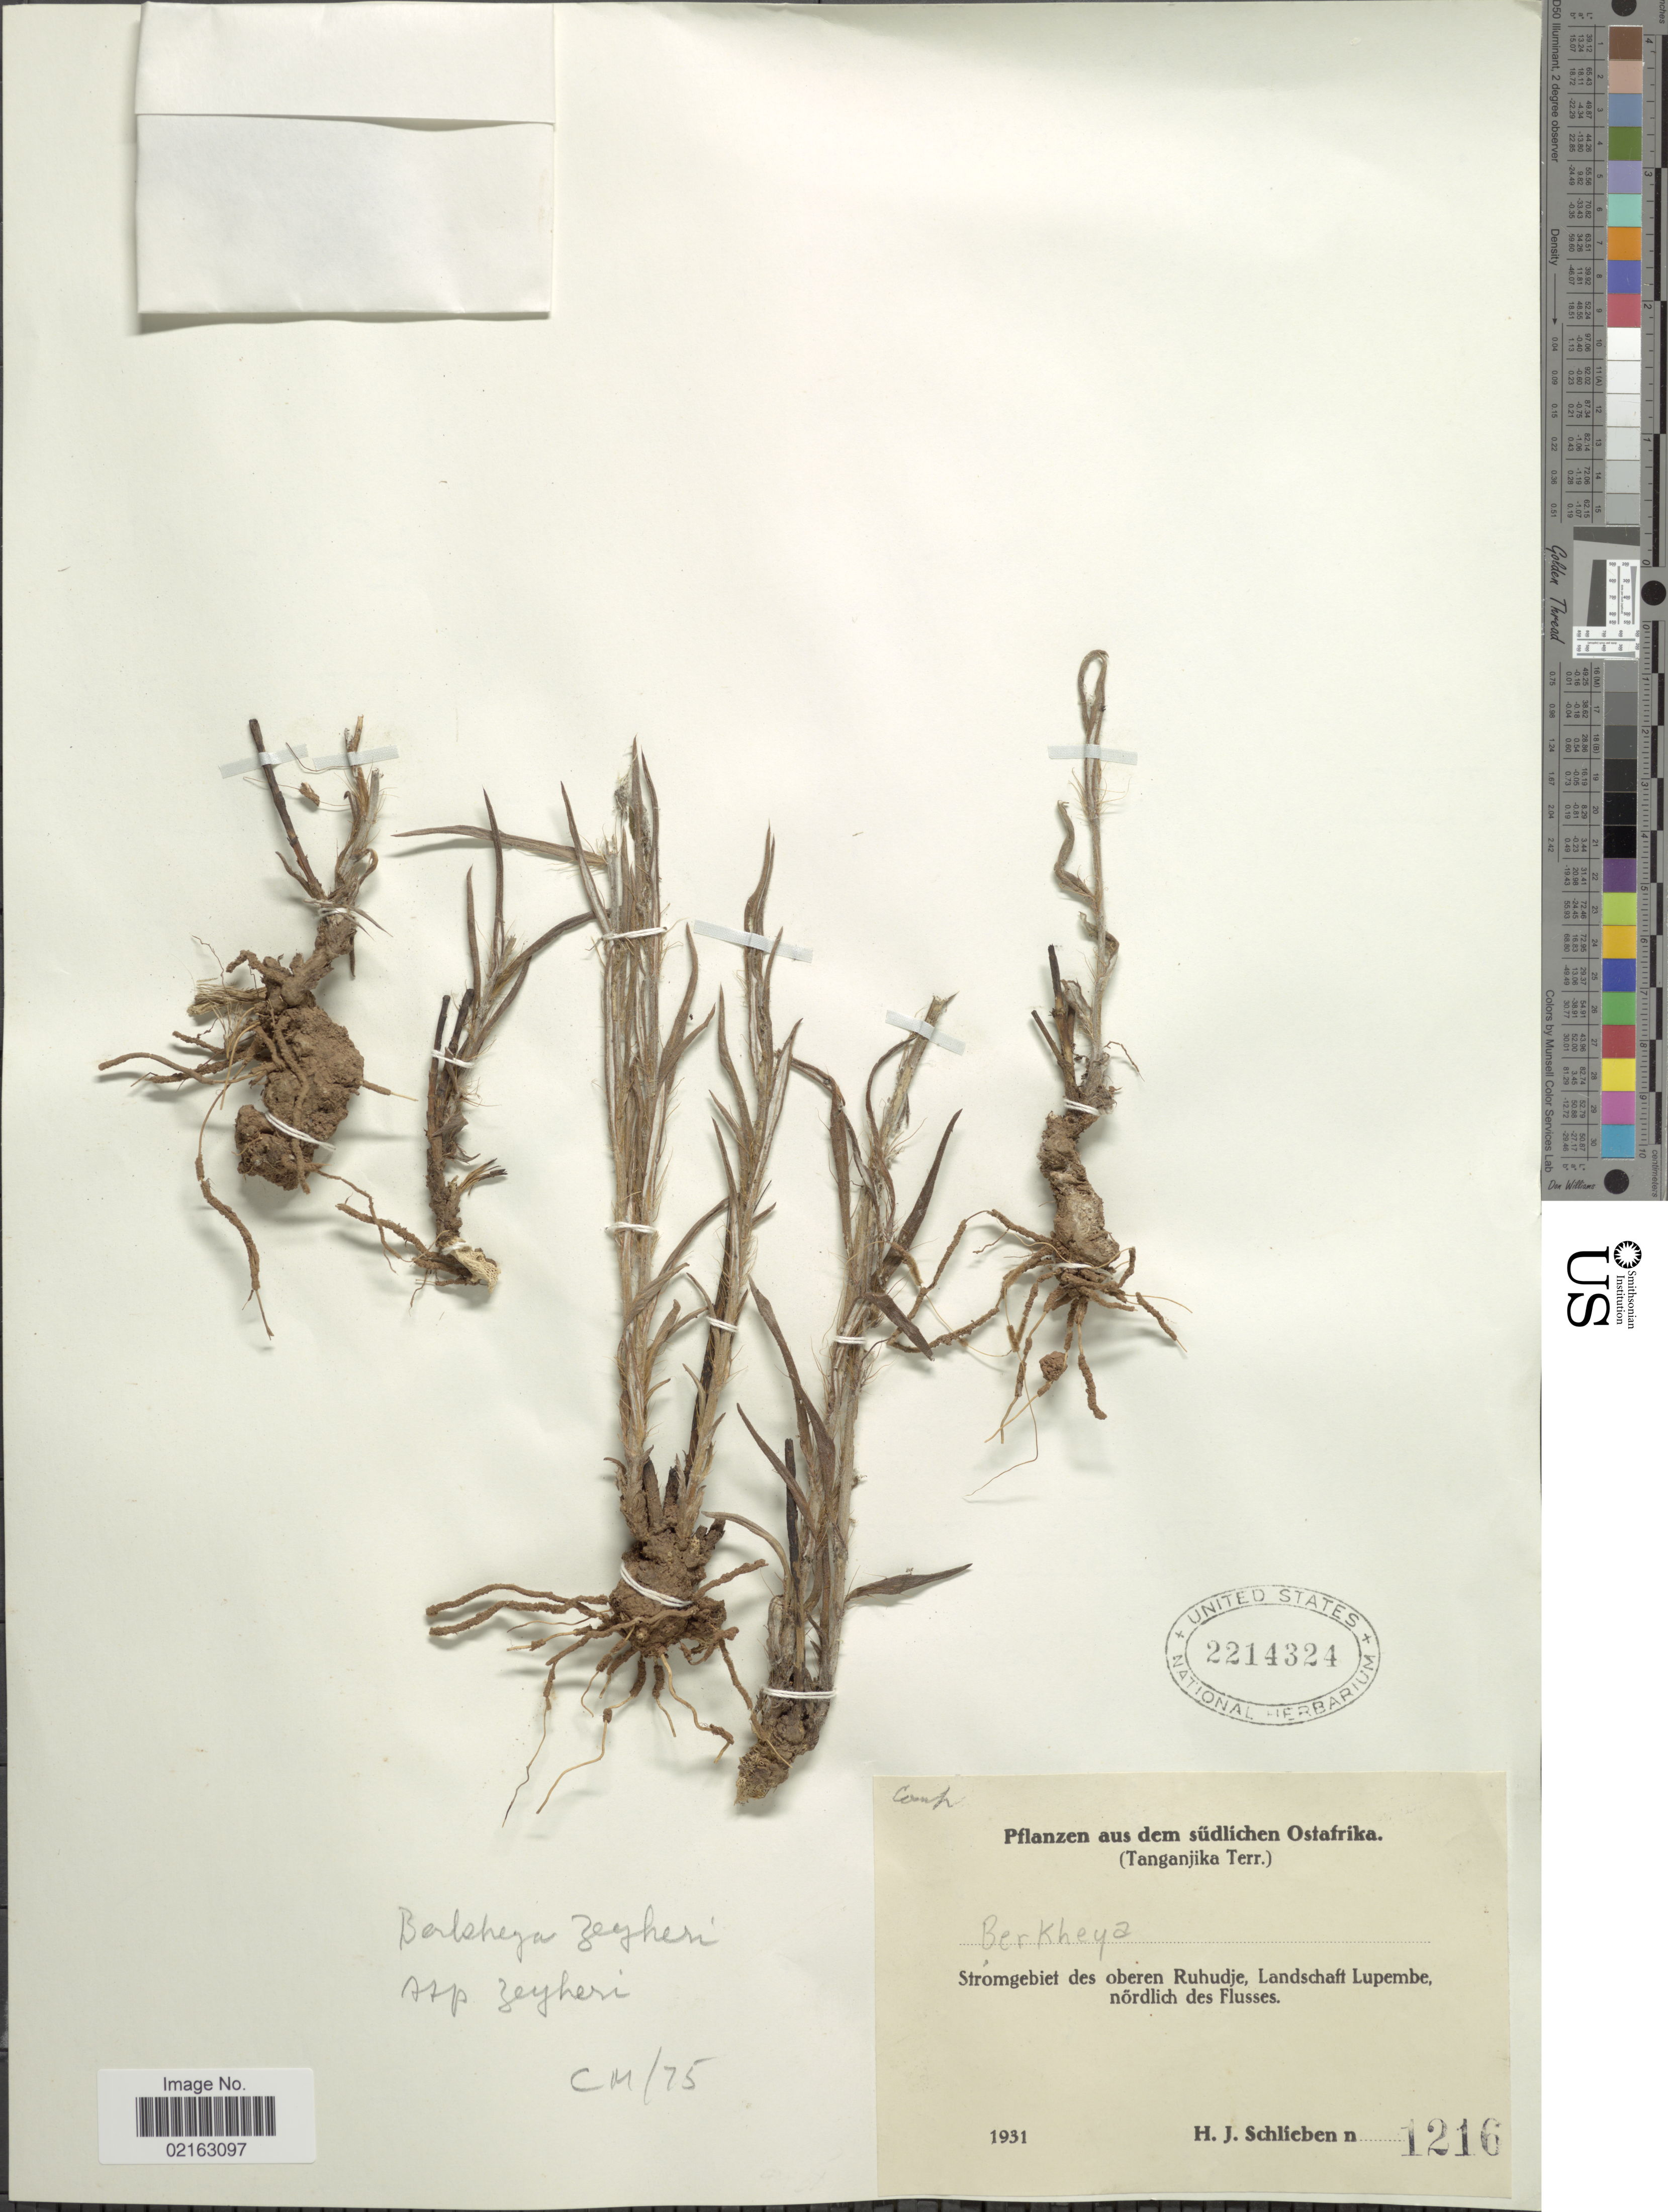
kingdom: Plantae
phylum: Tracheophyta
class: Magnoliopsida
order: Asterales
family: Asteraceae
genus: Berkheya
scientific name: Berkheya zeyheri subsp. zeyheri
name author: (Sond. & Harv.) Oliv. & Hiern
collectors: H. J. Schlieben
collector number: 1216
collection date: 1931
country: Tanzania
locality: Südlichen Ostafrika. (Tanganjika Terr.). Stromgebiet des oberen Ruhudje, Landschaft Lupembe, nördlich des Flusses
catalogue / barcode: US 2214324